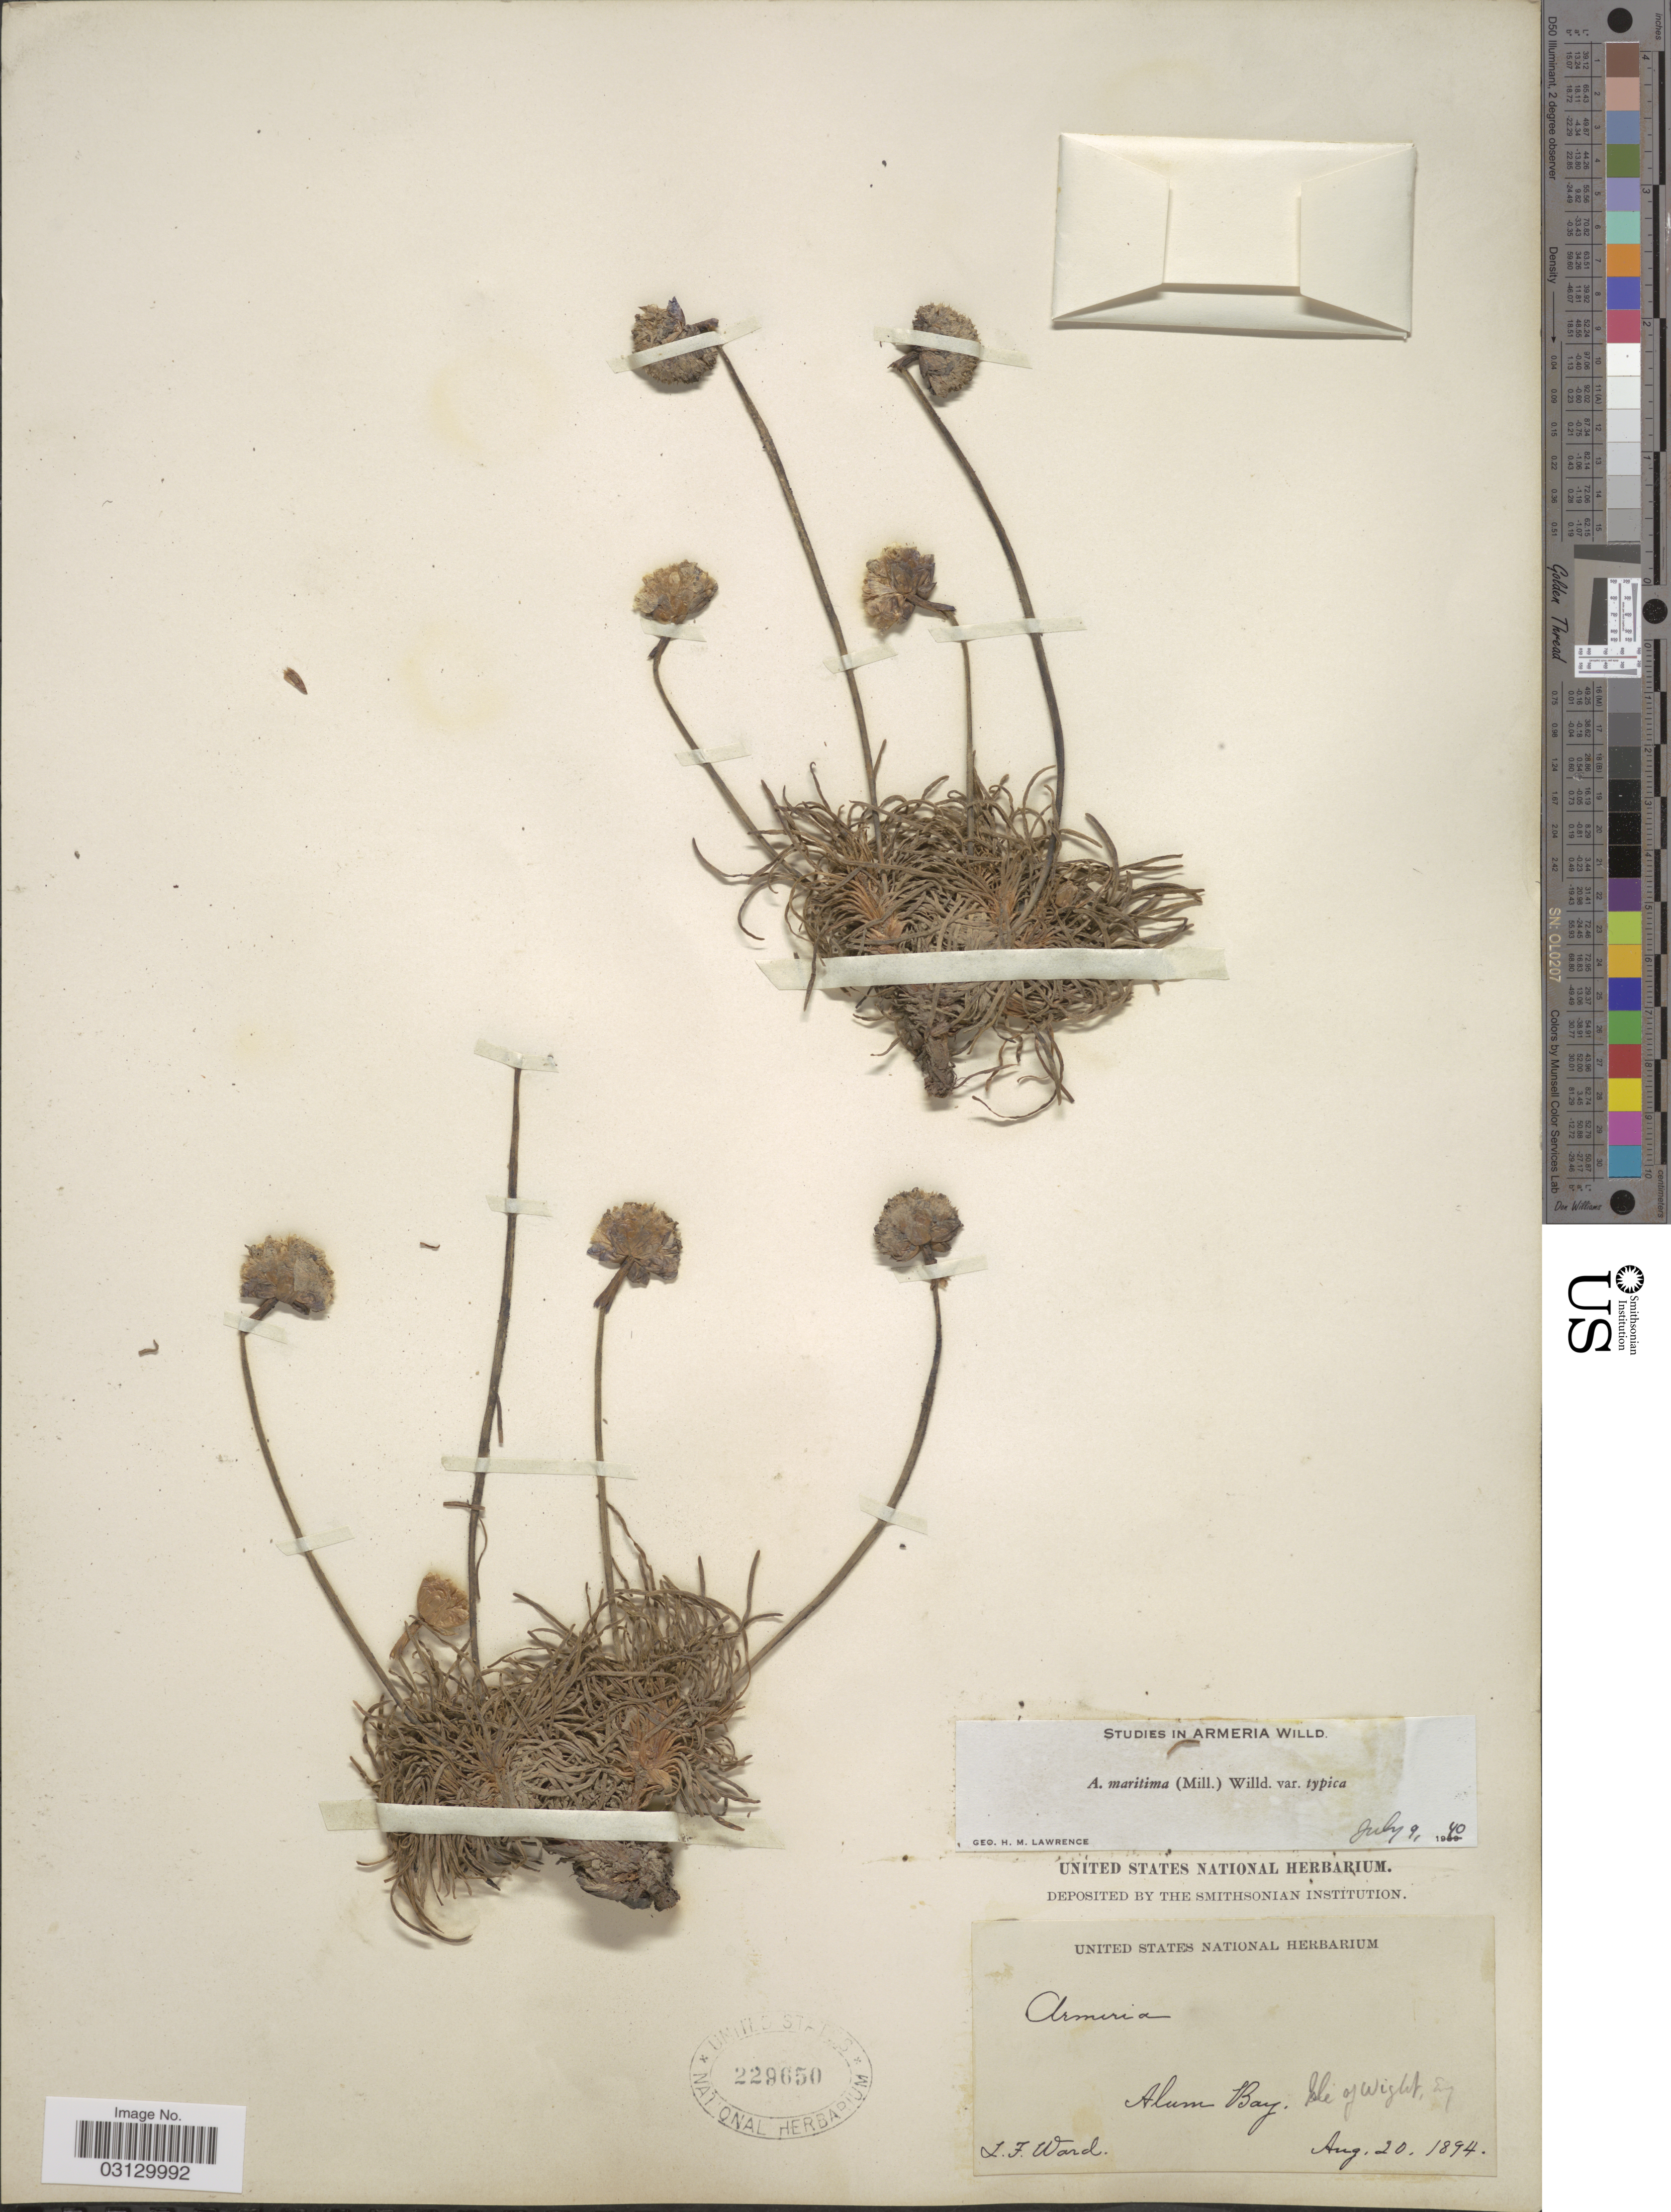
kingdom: Plantae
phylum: Tracheophyta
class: Magnoliopsida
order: Caryophyllales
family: Plumbaginaceae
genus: Armeria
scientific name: Armeria maritima subsp. maritima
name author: (Mill.) Willd.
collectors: L. Ward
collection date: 1894-08-20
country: United Kingdom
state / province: England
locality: Alum Bay, Isle of Wight.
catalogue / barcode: US 229650